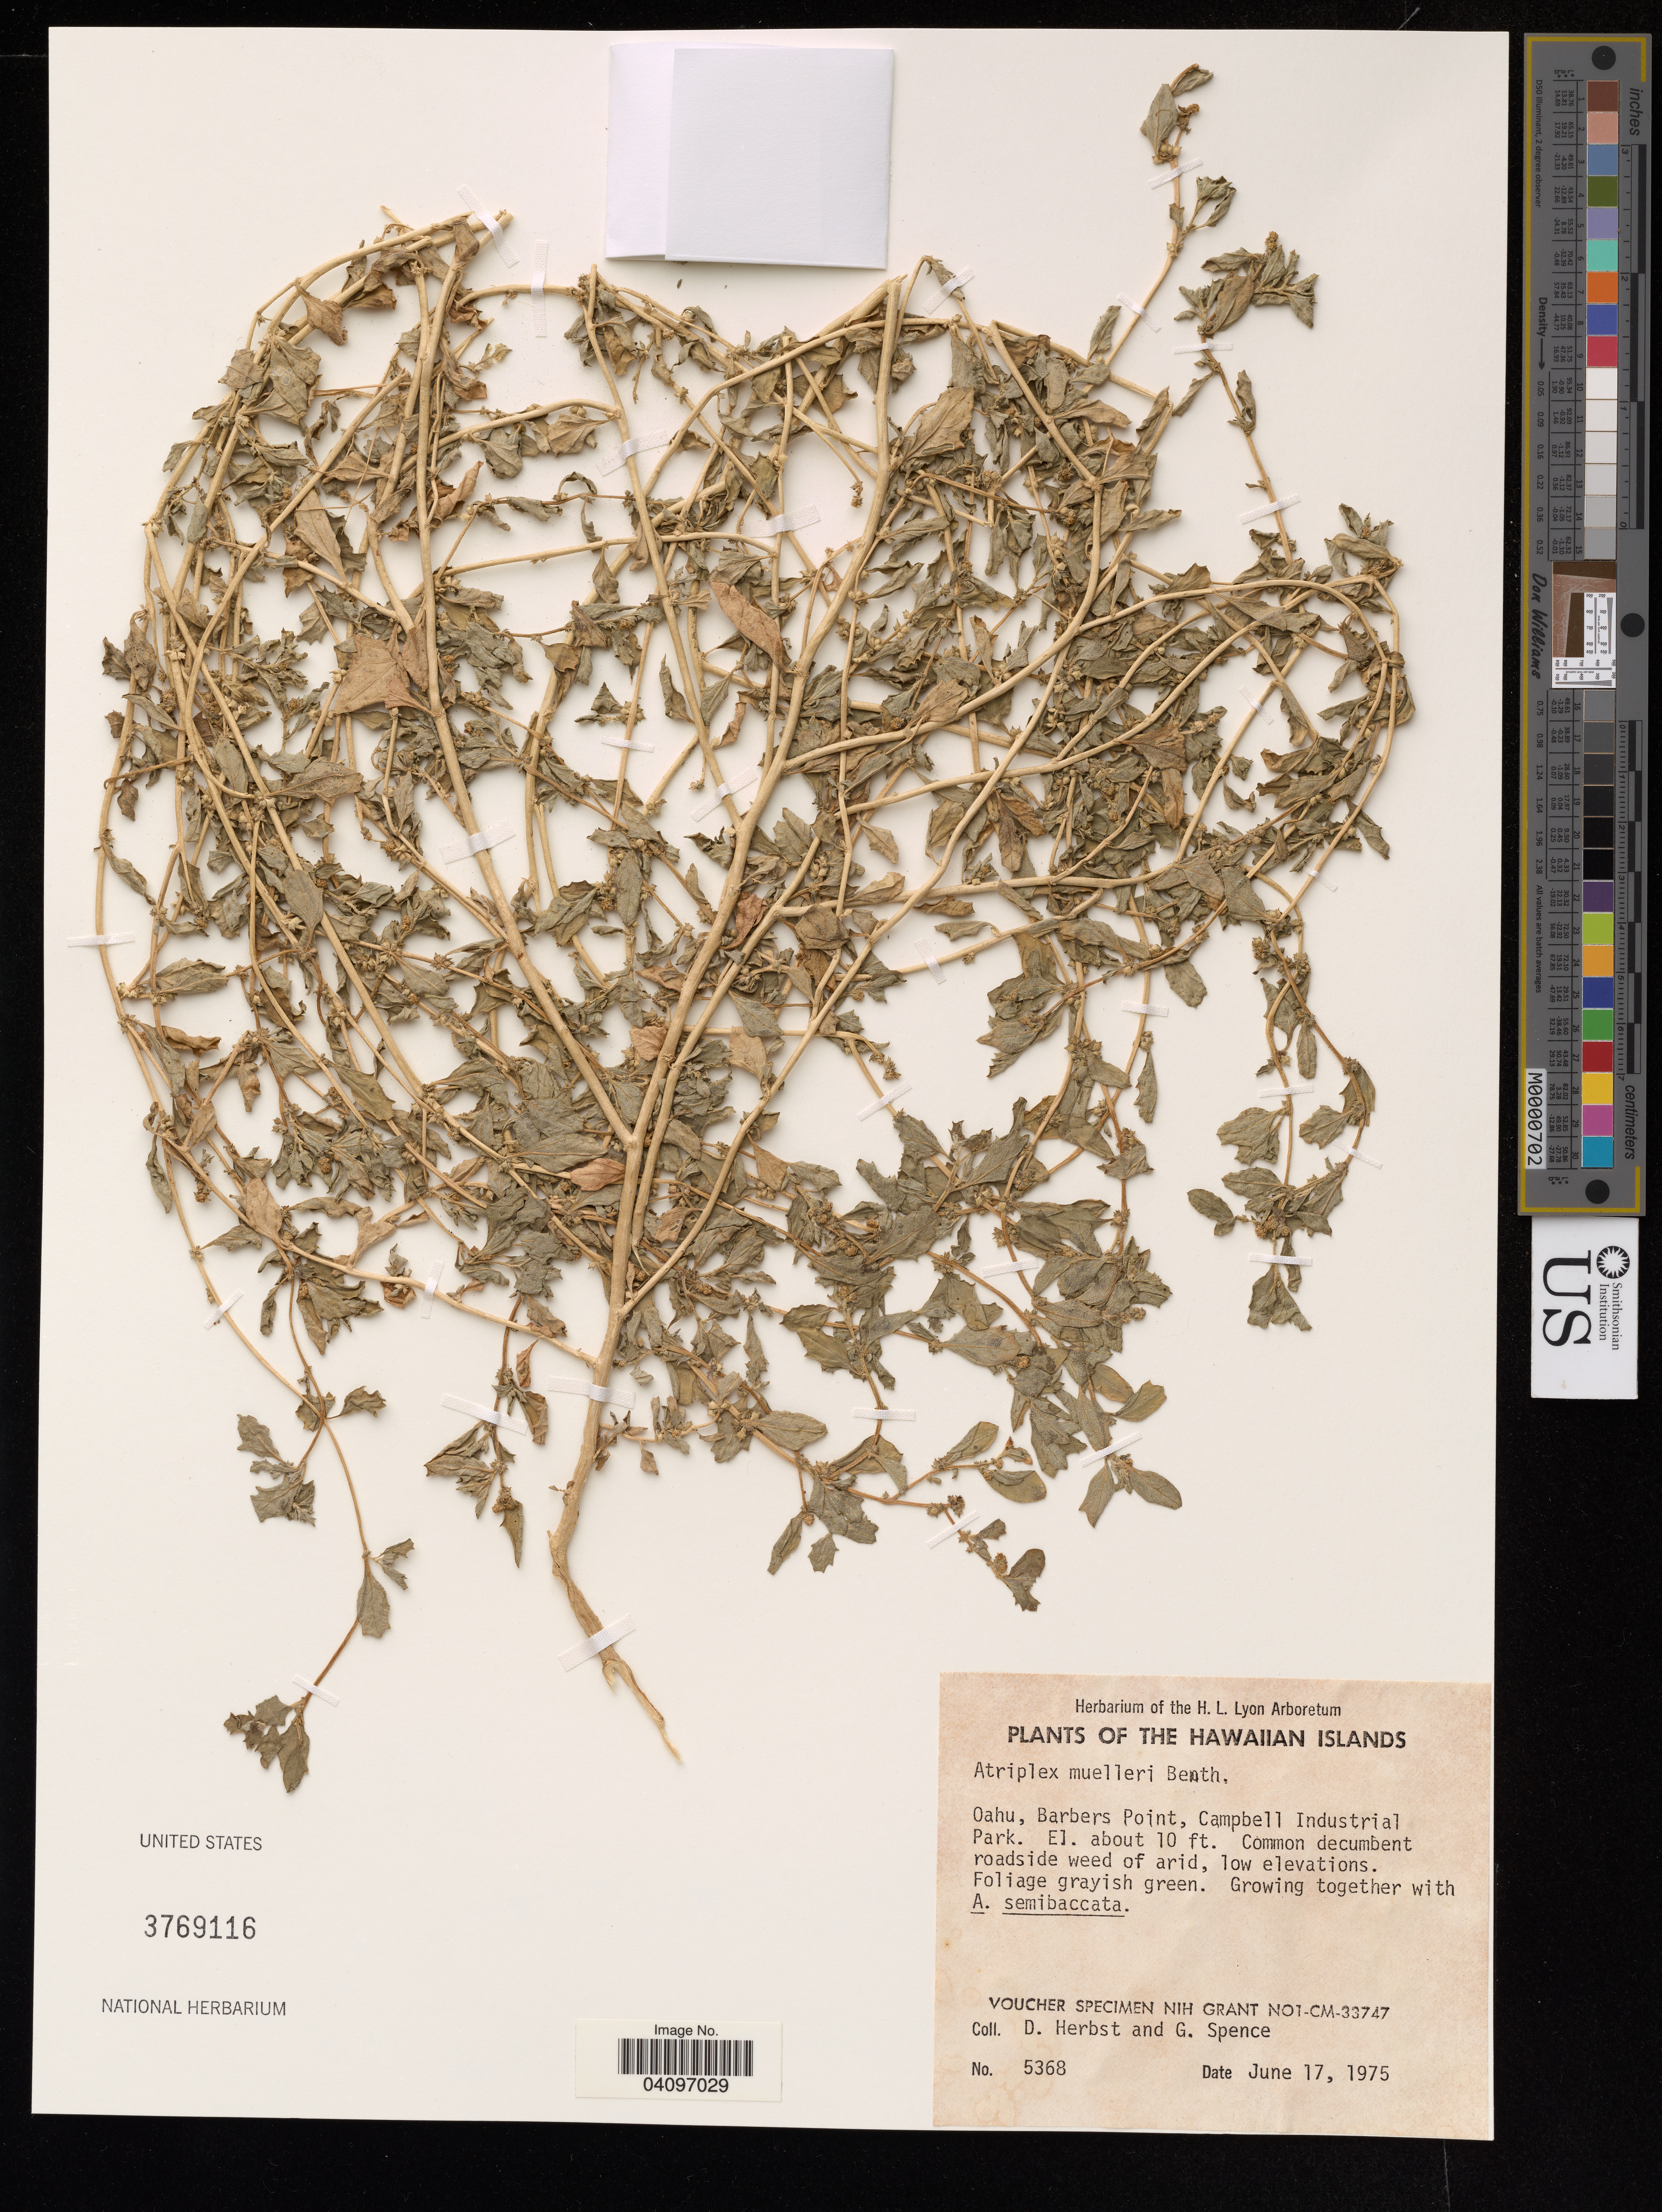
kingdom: Plantae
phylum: Tracheophyta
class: Magnoliopsida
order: Caryophyllales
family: Amaranthaceae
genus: Atriplex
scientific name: Atriplex muelleri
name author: Benth.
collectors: D. Herbst & G. Spence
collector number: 5368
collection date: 1975-06-17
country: United States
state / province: Hawaii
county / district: Honolulu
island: Oahu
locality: Oahu, Barbers Point, Campbell Industrial Park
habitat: Arid, low elevation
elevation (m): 3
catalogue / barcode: US 3769116